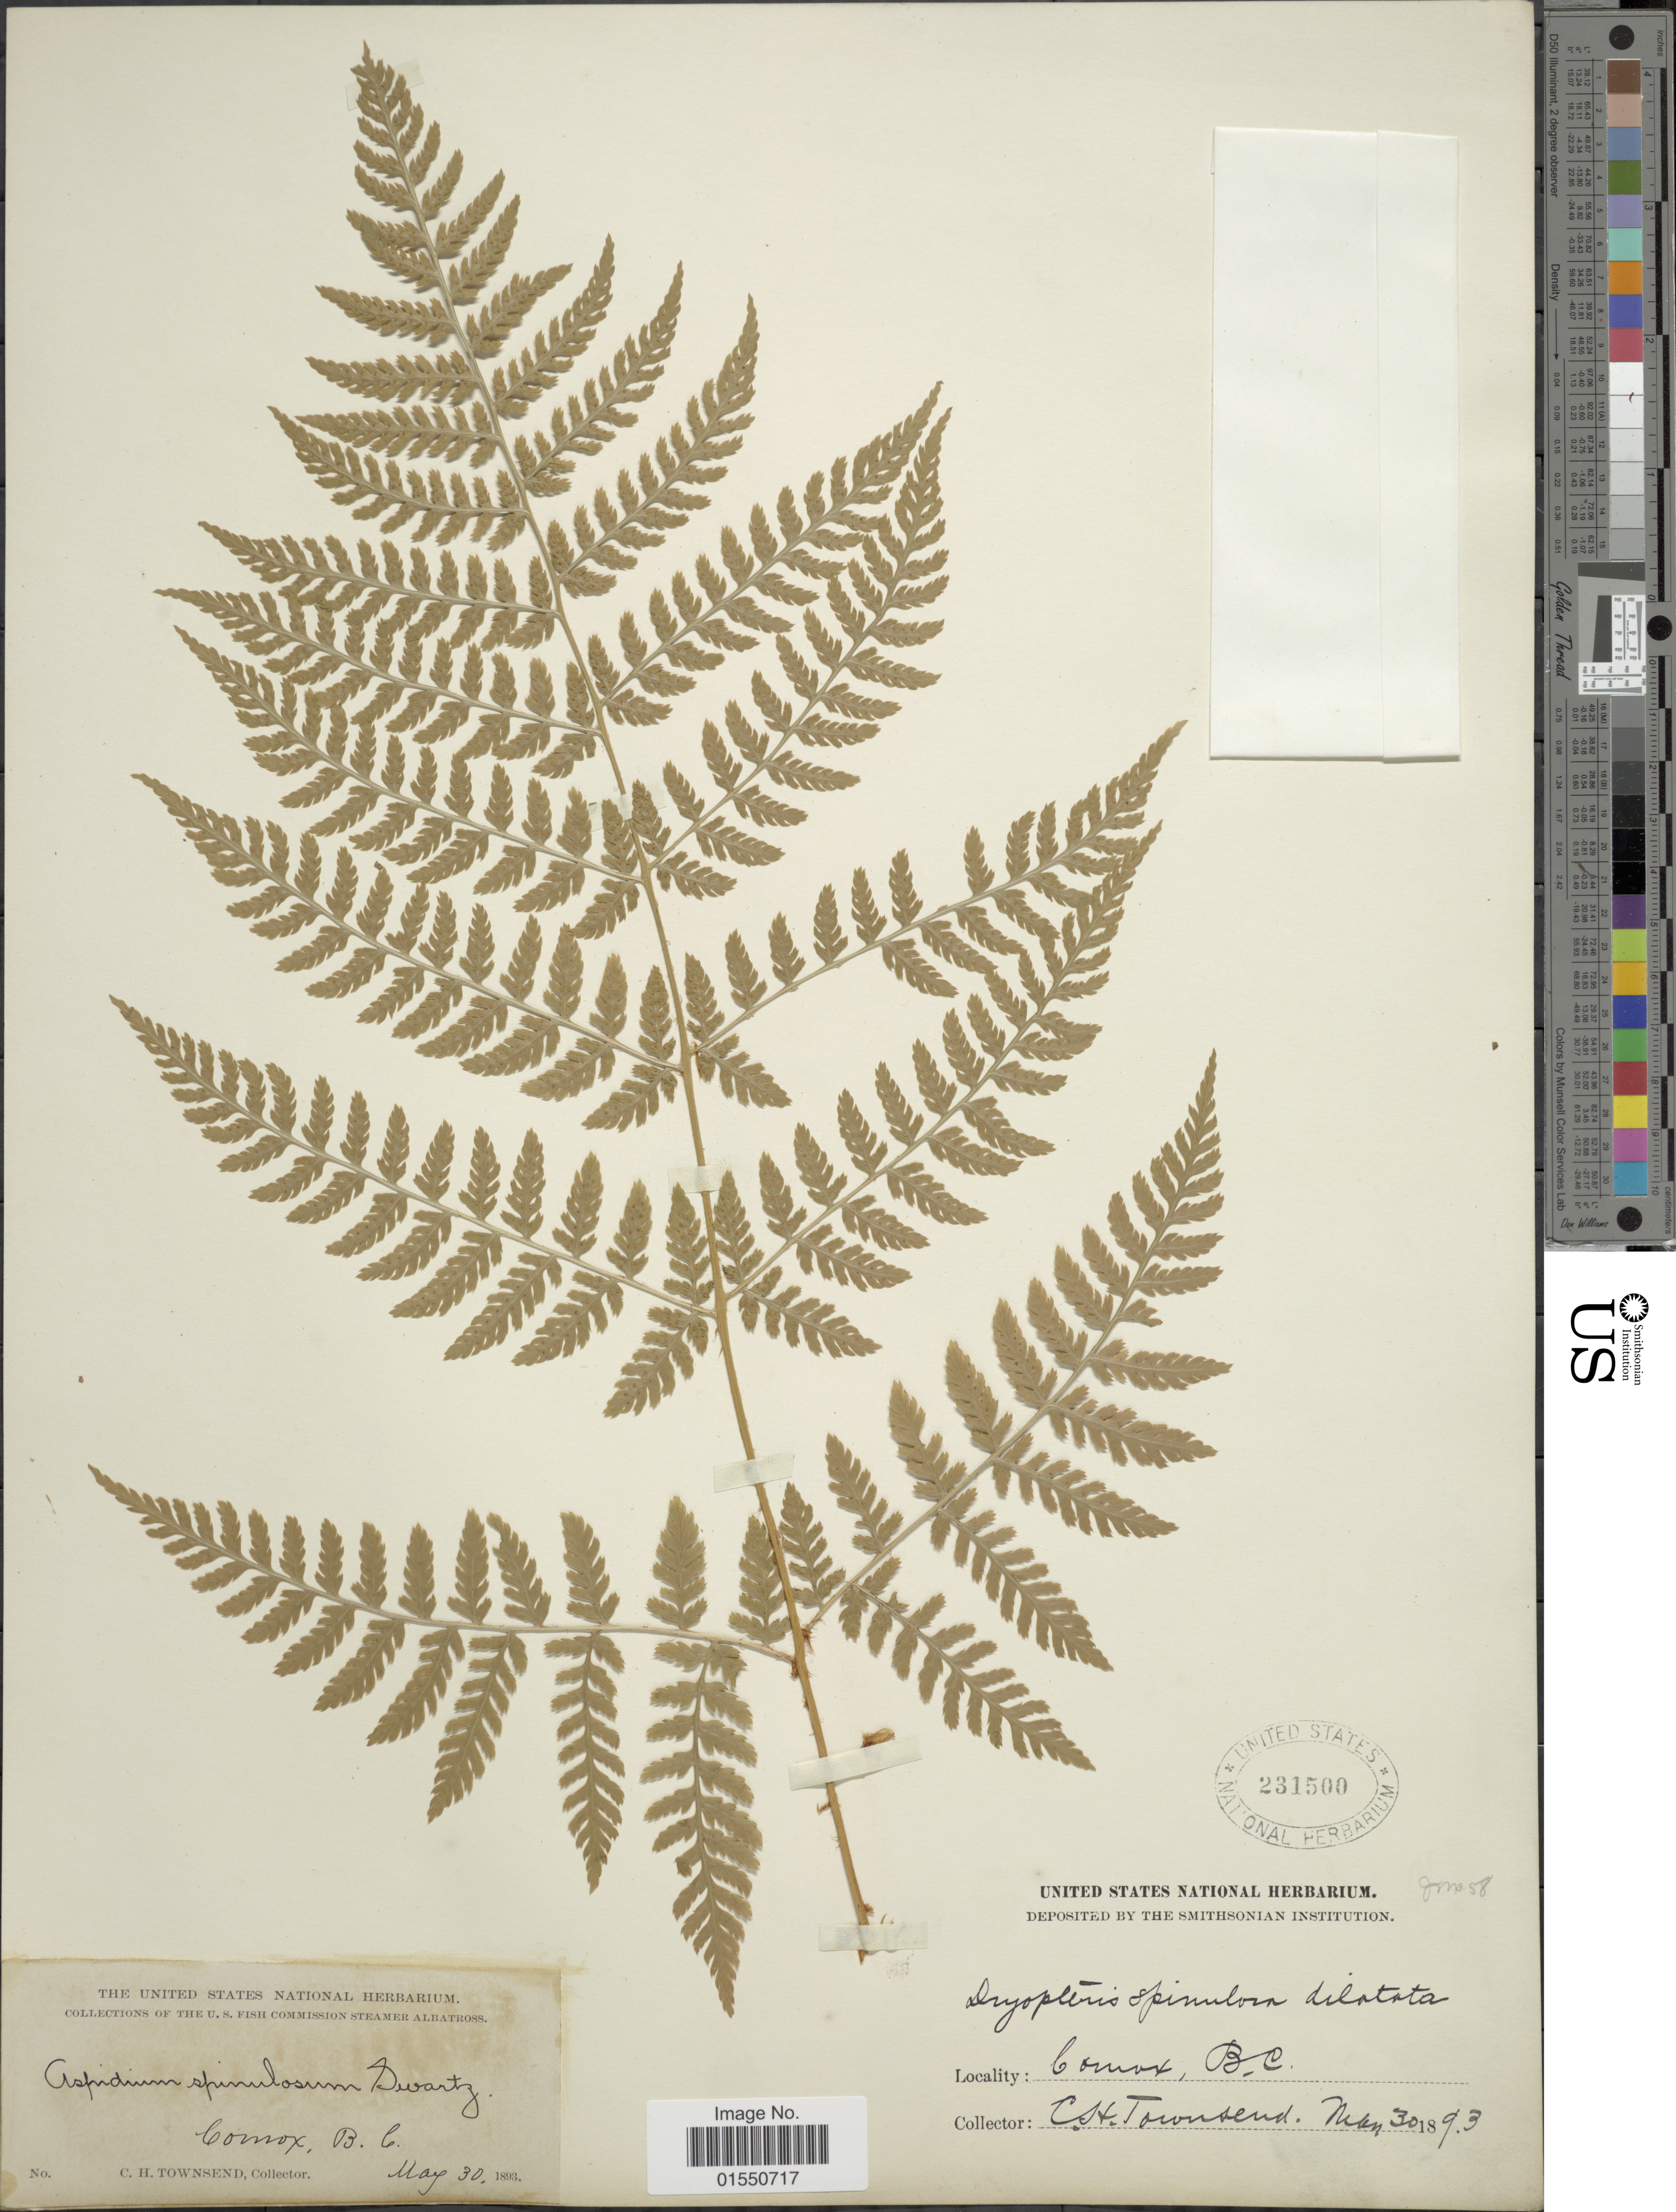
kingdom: Plantae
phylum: Tracheophyta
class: Polypodiopsida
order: Polypodiales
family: Dryopteridaceae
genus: Dryopteris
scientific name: Dryopteris expansa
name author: (C. Presl) Fraser-Jenk. & Jermy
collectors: C. H. Townsend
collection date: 1893-05-30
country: Canada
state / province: British Columbia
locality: Comox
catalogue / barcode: US 231500